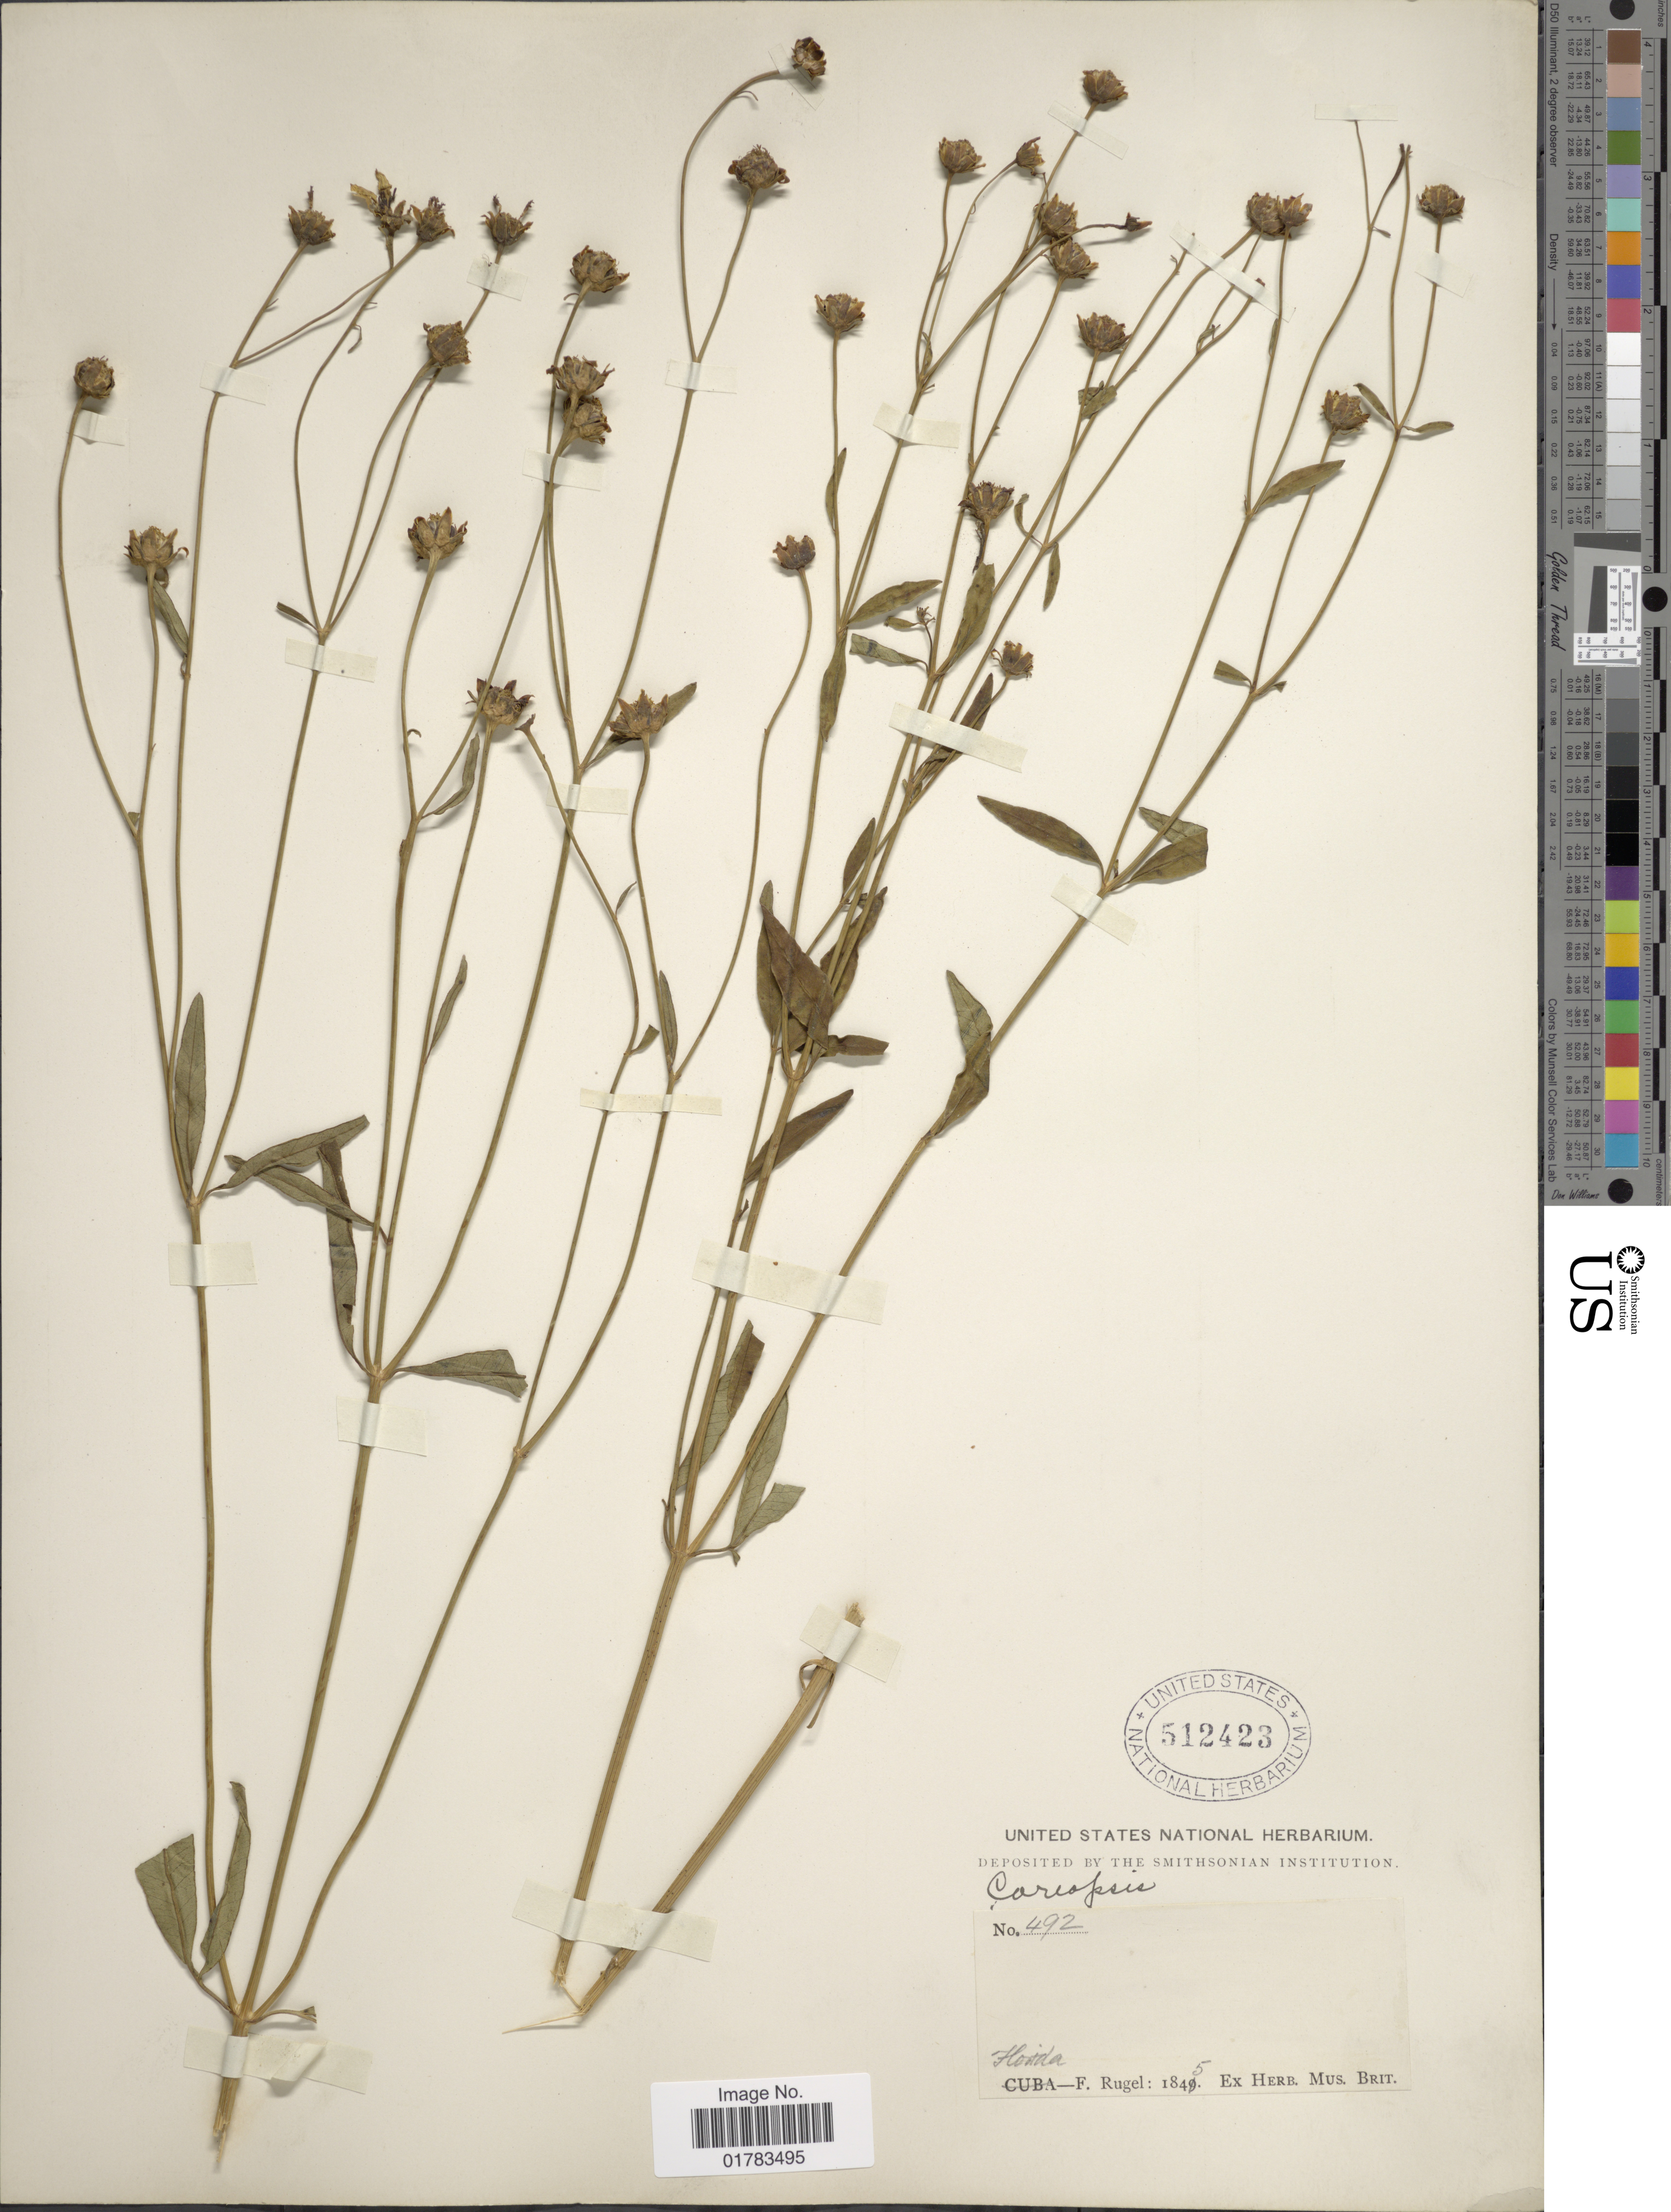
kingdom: Plantae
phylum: Tracheophyta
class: Magnoliopsida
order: Asterales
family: Asteraceae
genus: Coreopsis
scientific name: Coreopsis tripteris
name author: L.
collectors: F. Rugel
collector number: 492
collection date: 1845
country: United States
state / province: Florida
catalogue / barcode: US 512423